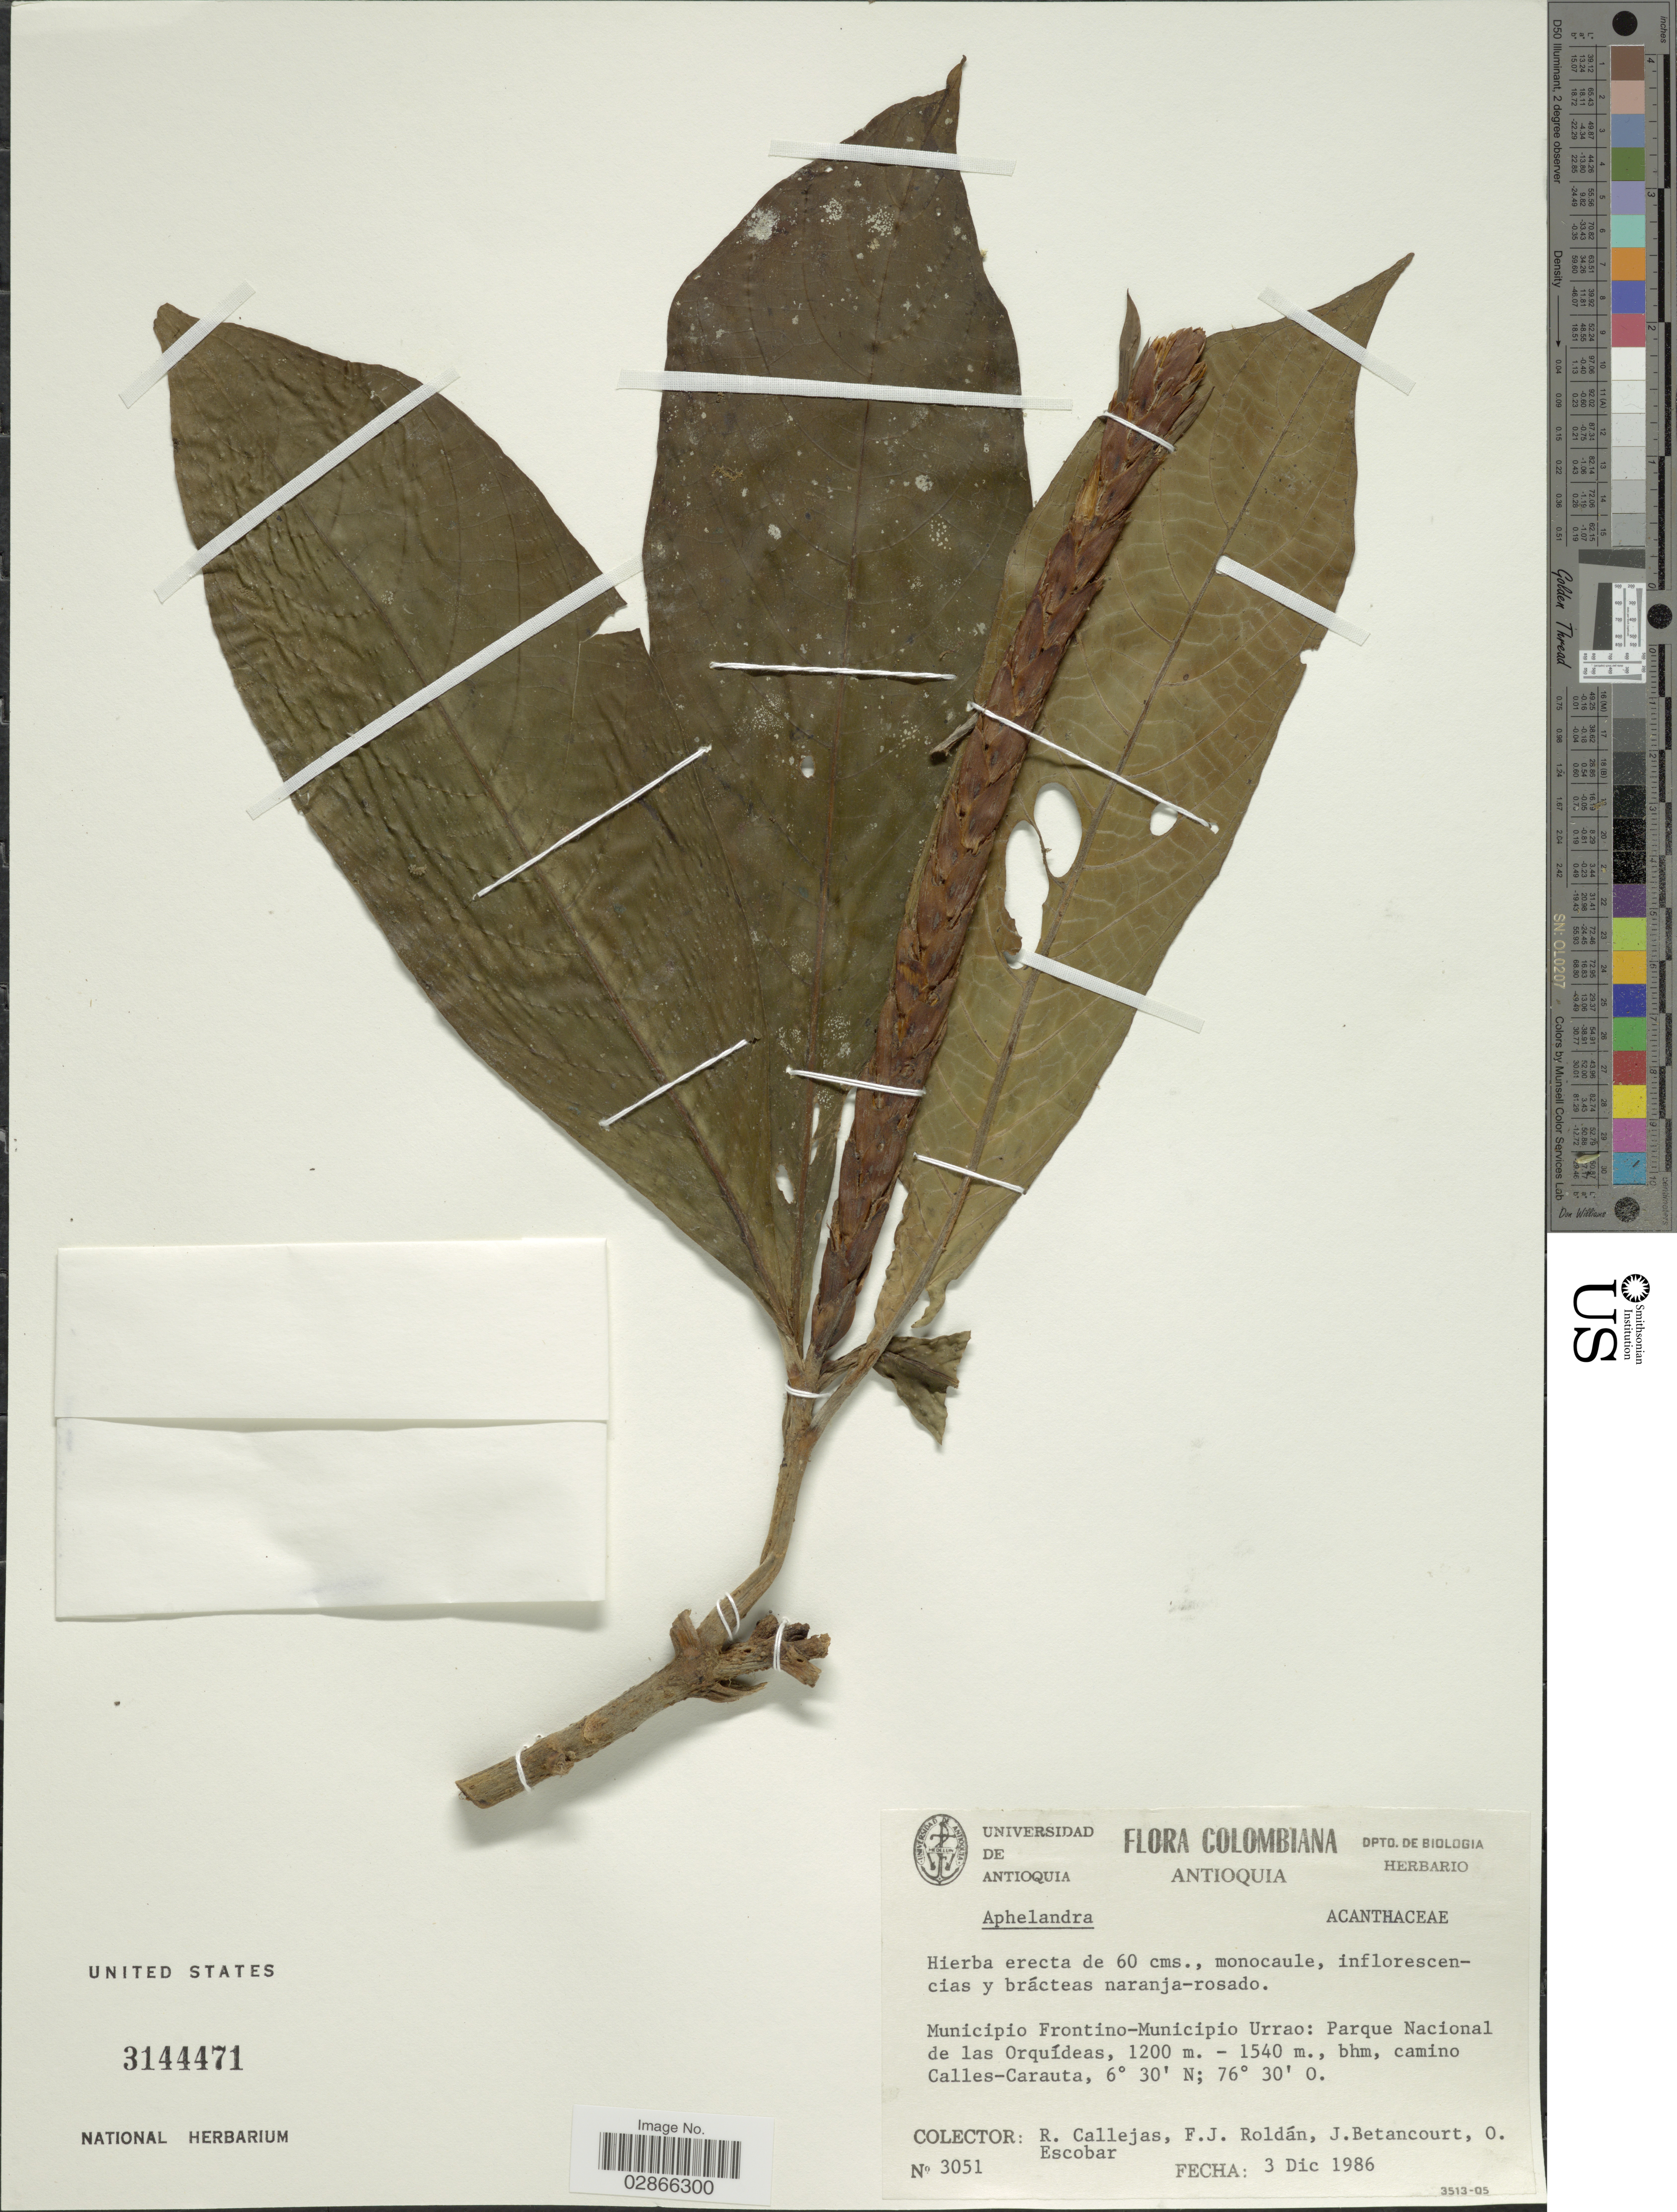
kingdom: Plantae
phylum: Tracheophyta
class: Magnoliopsida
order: Lamiales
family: Acanthaceae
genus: Aphelandra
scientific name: Aphelandra antioquiensis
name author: Wassh.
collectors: R. Callejas, F. J. Roldán, J. Betancourt & O. Escobar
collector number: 3051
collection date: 1986-12-03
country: Colombia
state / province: Antioquia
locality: Municipio Frontino-Municipio Urrao: Parque Nacional de las Orquídeas, bhm, camino Calles-Carauta.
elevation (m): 1200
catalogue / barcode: US 3144471